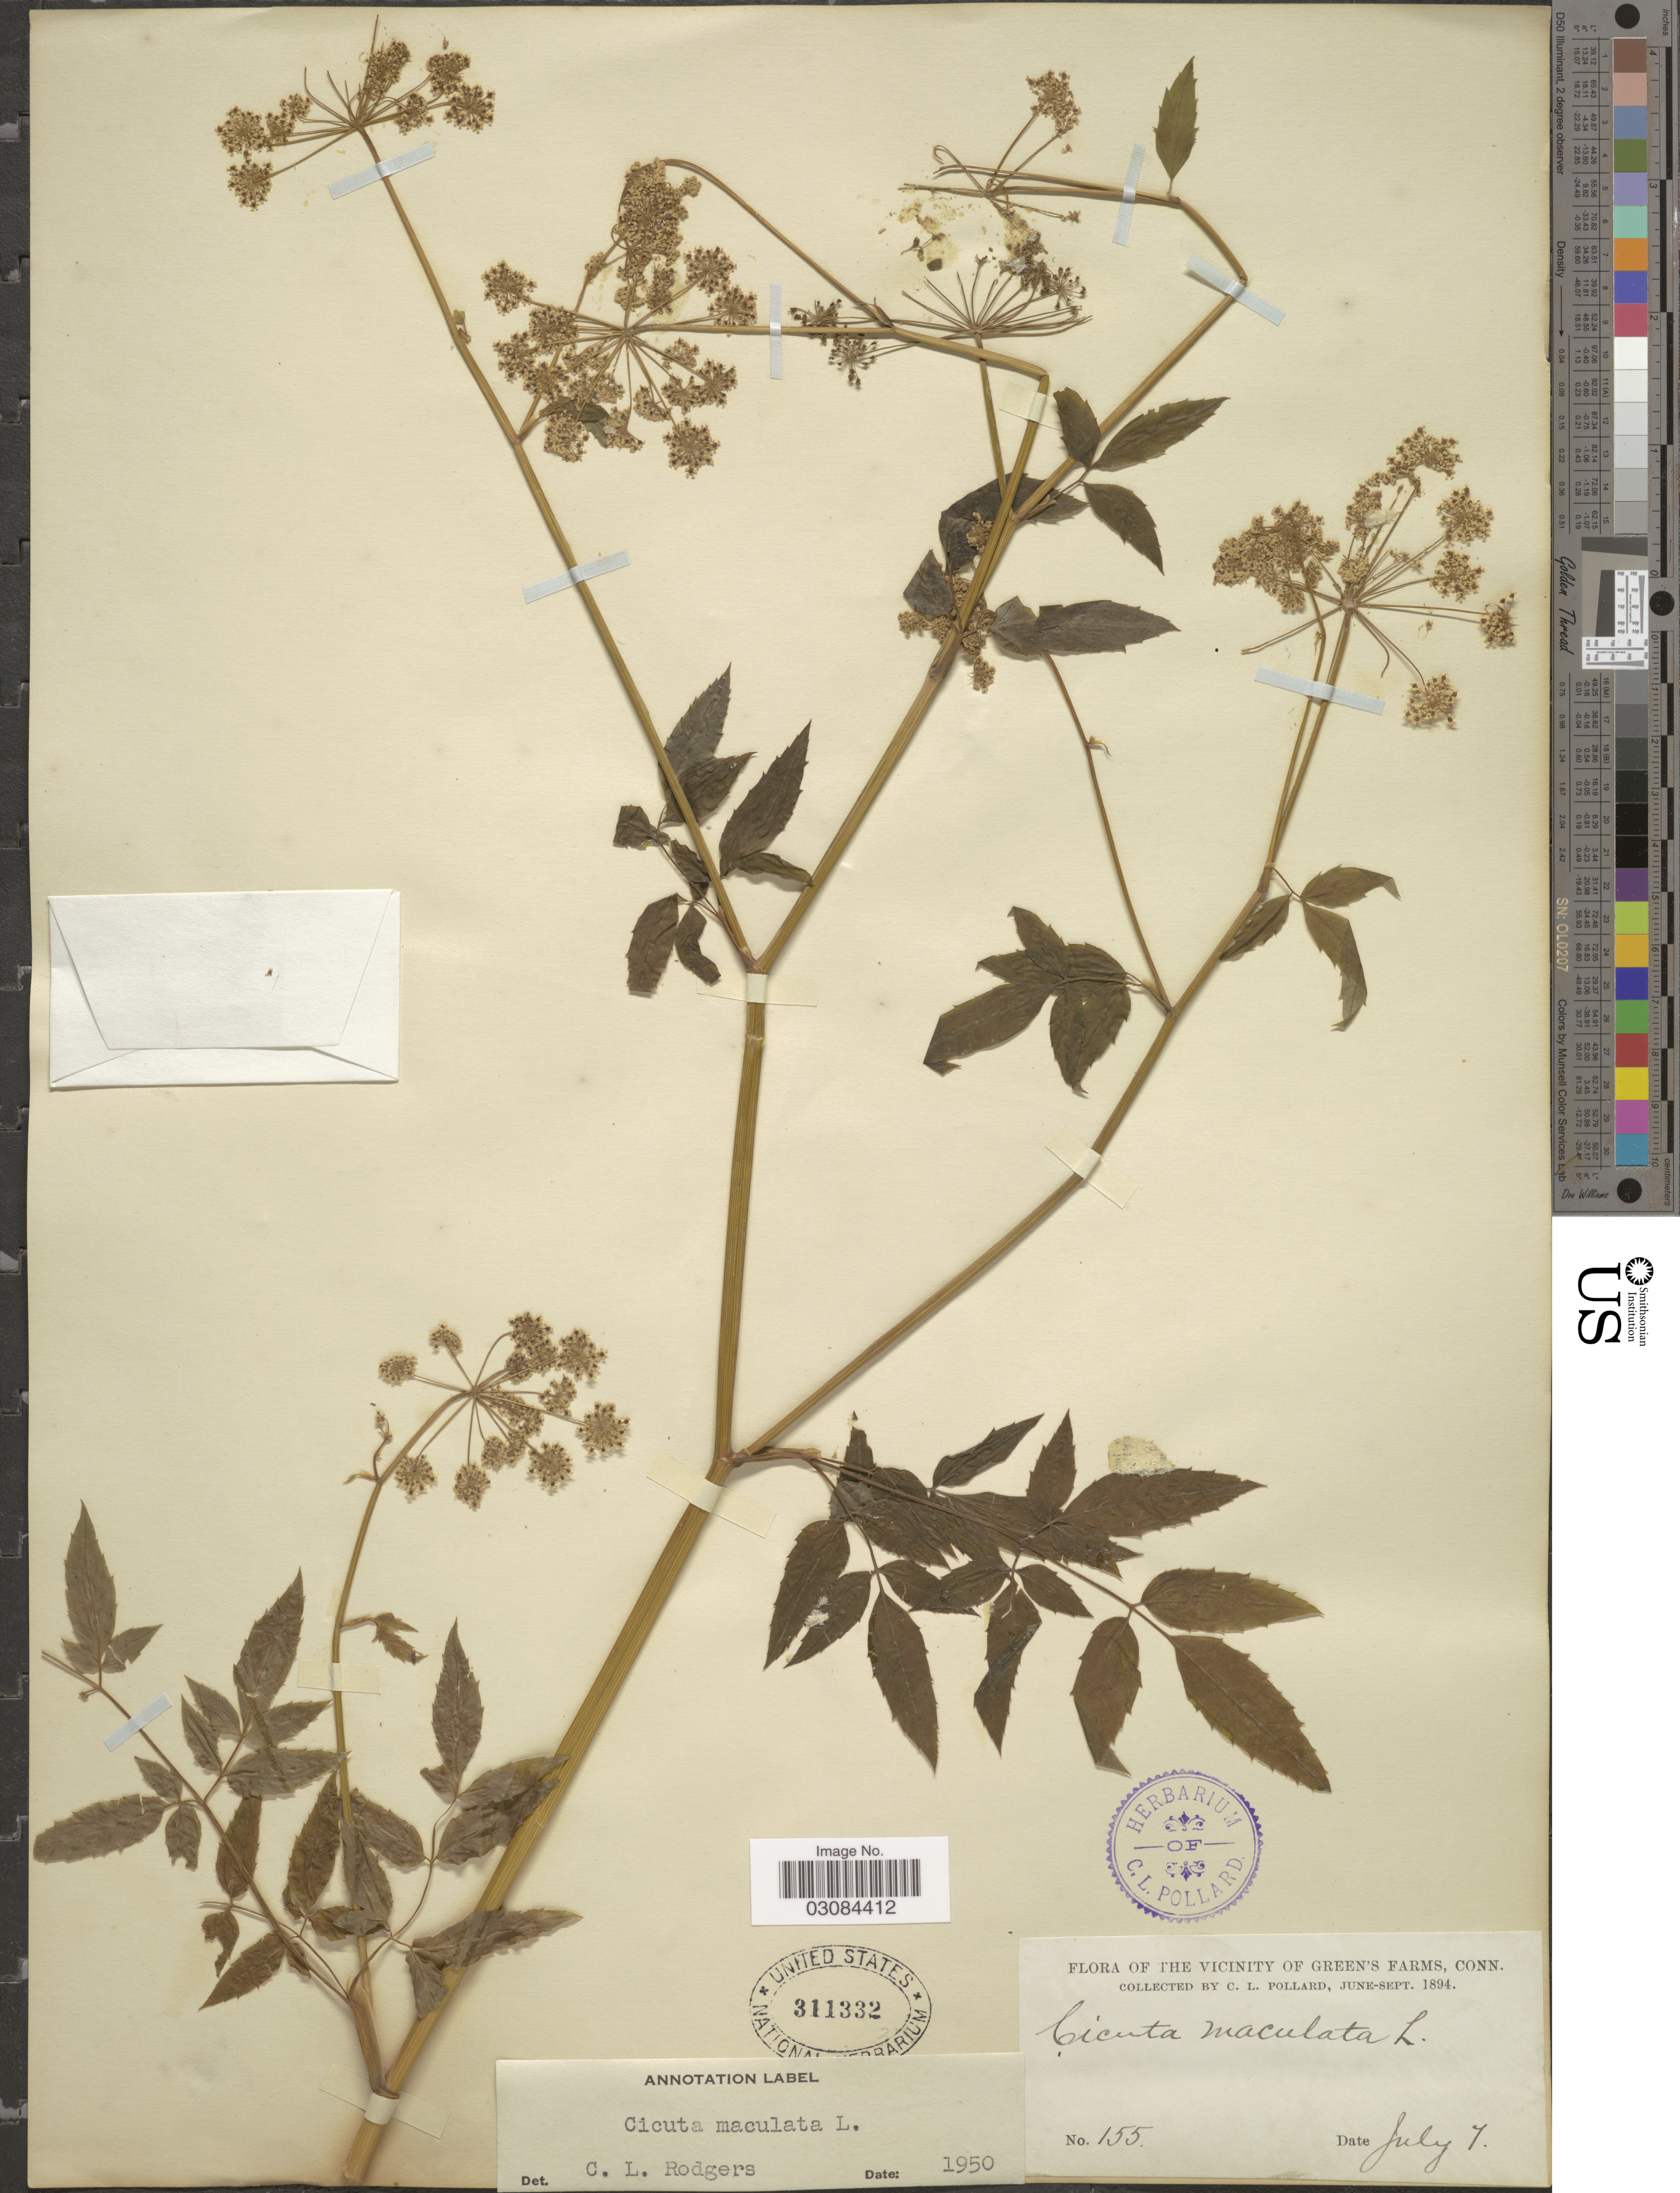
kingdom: Plantae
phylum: Tracheophyta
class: Magnoliopsida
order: Apiales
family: Apiaceae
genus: Cicuta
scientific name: Cicuta maculata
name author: L.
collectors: C. L. Pollard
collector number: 155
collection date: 1894-07-07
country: United States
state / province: Connecticut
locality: The vicinity of Green's Farms, Conn.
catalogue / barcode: US 311332